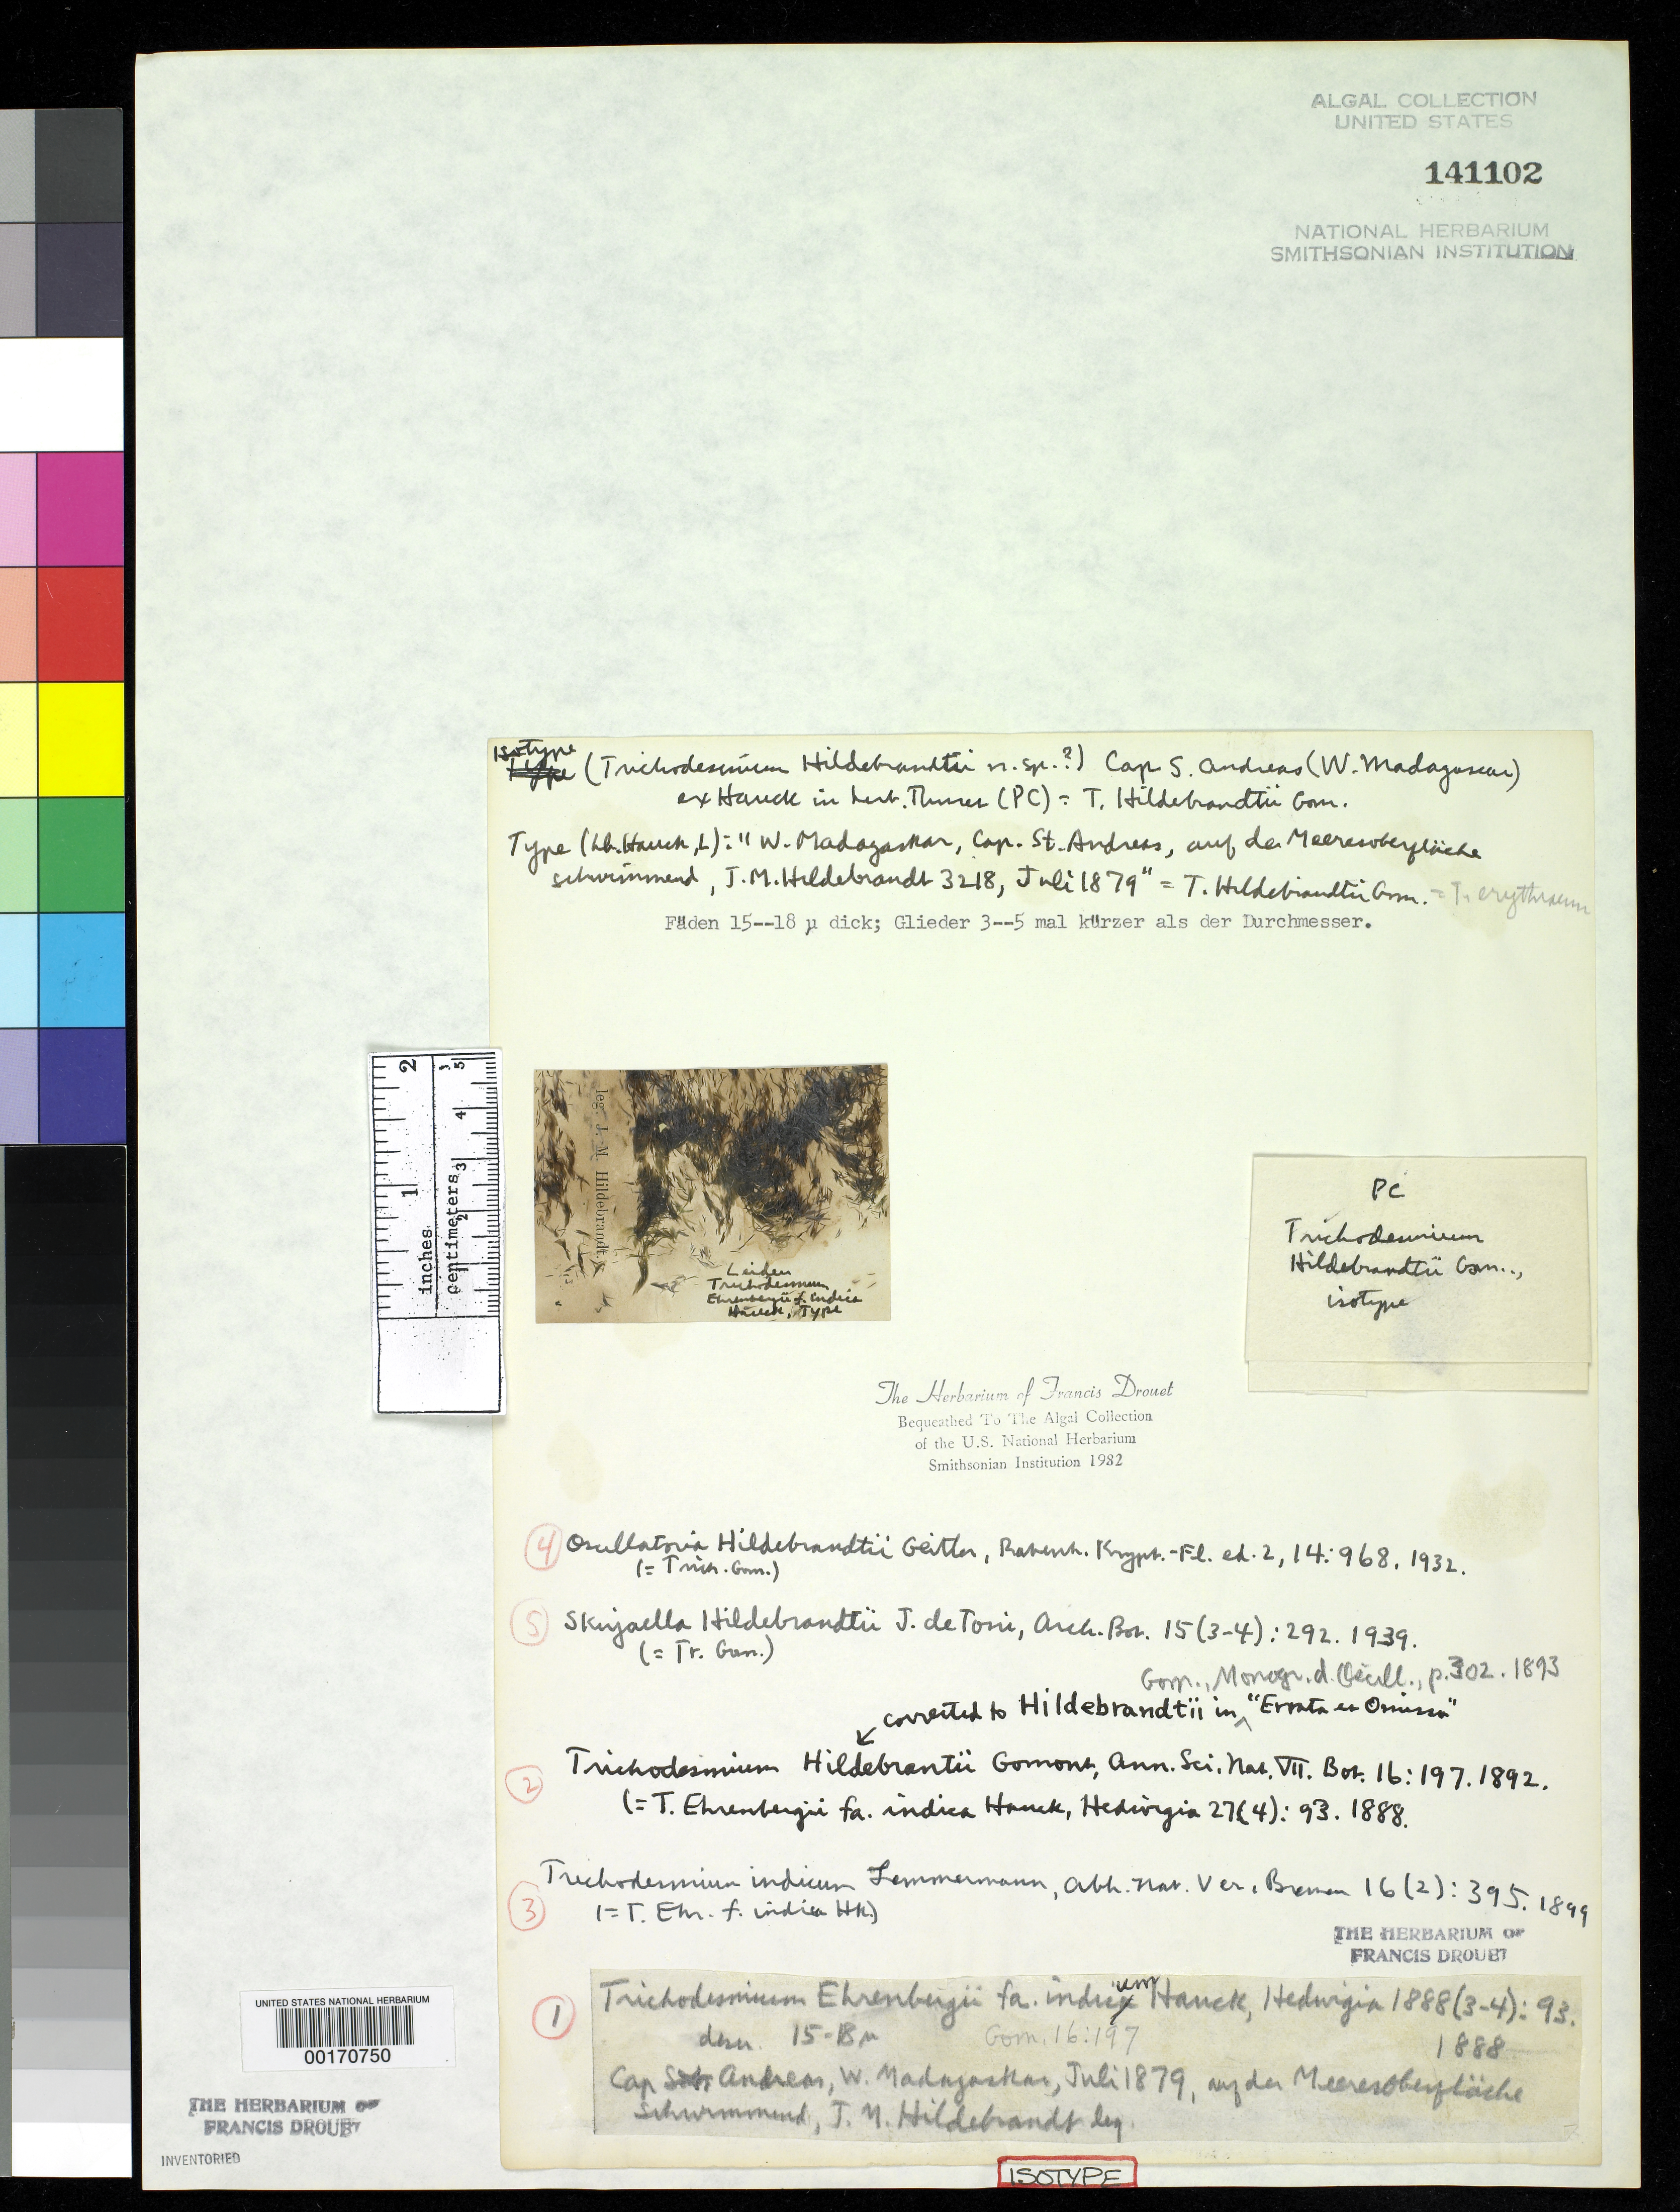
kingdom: Bacteria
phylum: Cyanobacteria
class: Cyanobacteriia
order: Cyanobacteriales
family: Oscillatoriaceae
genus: Trichodesmium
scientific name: Trichodesmium ehrenbergii f. indicum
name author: Hauck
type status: Isotype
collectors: J. Hildebrandt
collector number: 3218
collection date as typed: Jul 1879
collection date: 1879-07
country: Madagascar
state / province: Melaky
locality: Cape Saint Andre.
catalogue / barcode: US 141102